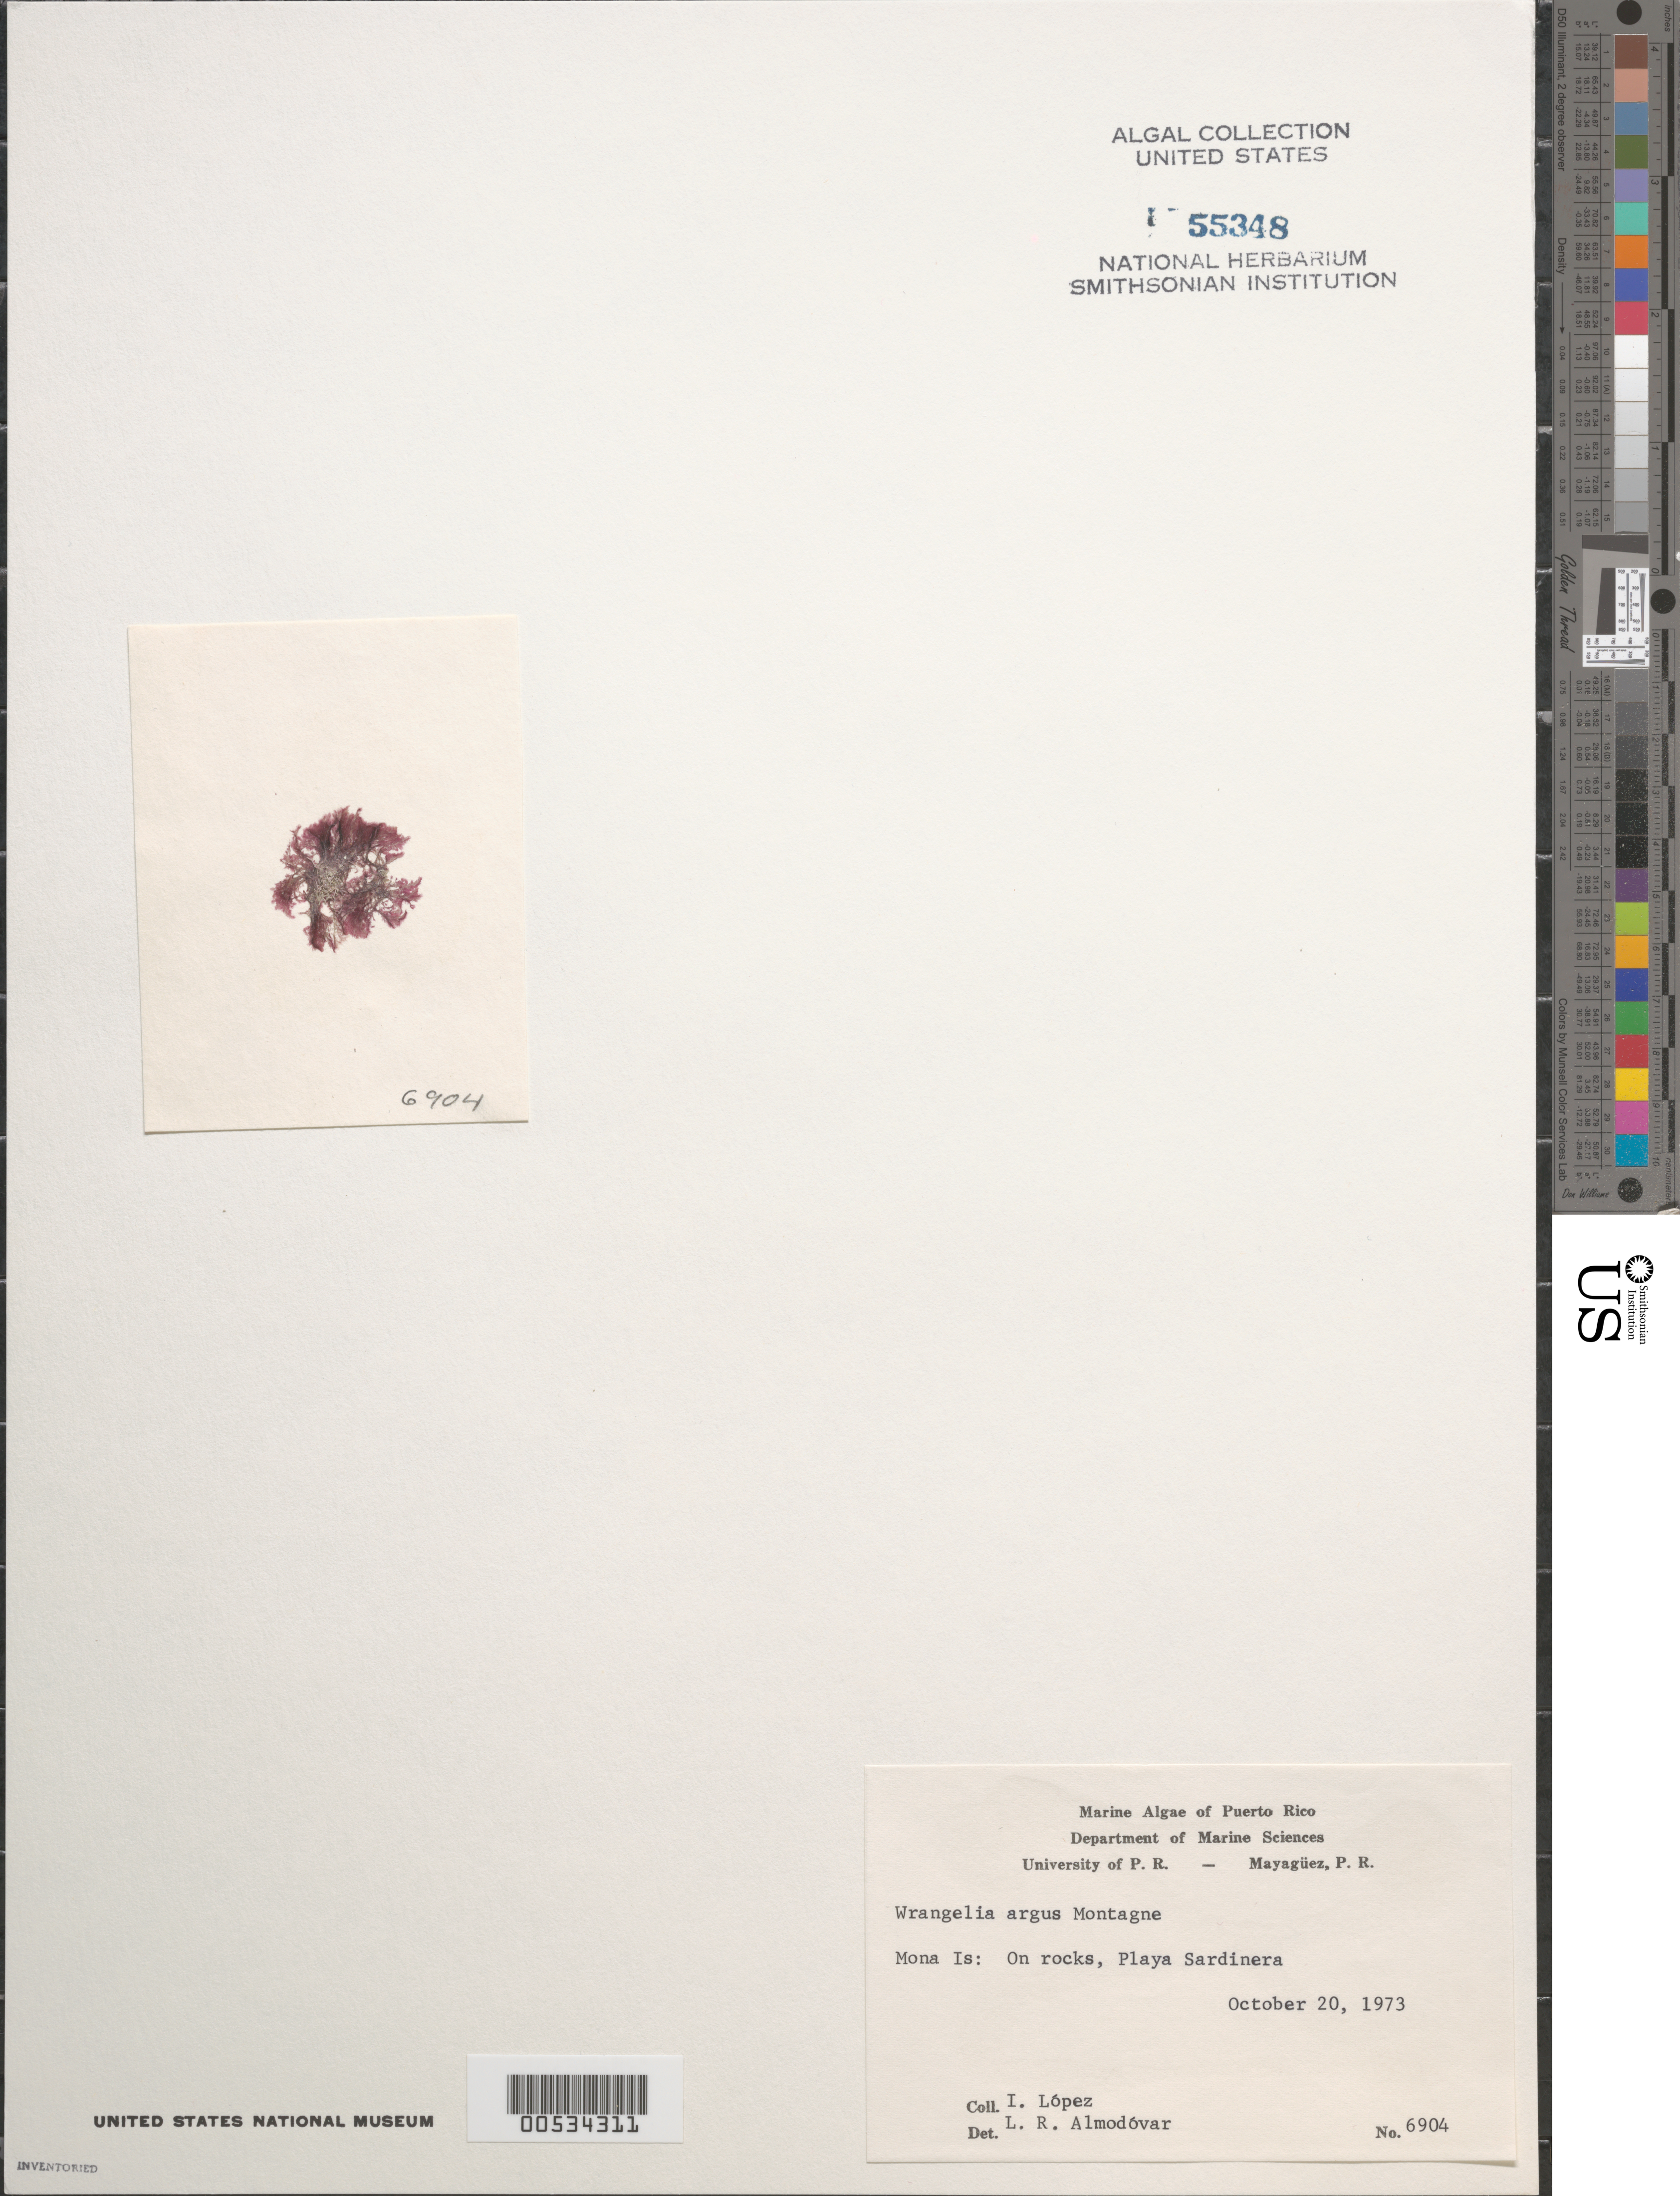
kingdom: Plantae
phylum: Rhodophyta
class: Florideophyceae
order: Ceramiales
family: Wrangeliaceae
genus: Wrangelia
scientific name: Wrangelia argus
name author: (Mont.) Mont.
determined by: Almodovar, L. R.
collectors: I. Lopéz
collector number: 6904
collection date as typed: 20 Oct 1973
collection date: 1973-10-20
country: Puerto Rico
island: Isla de Mona (Isla Mona)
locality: Playa Sardinera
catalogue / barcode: US 55348